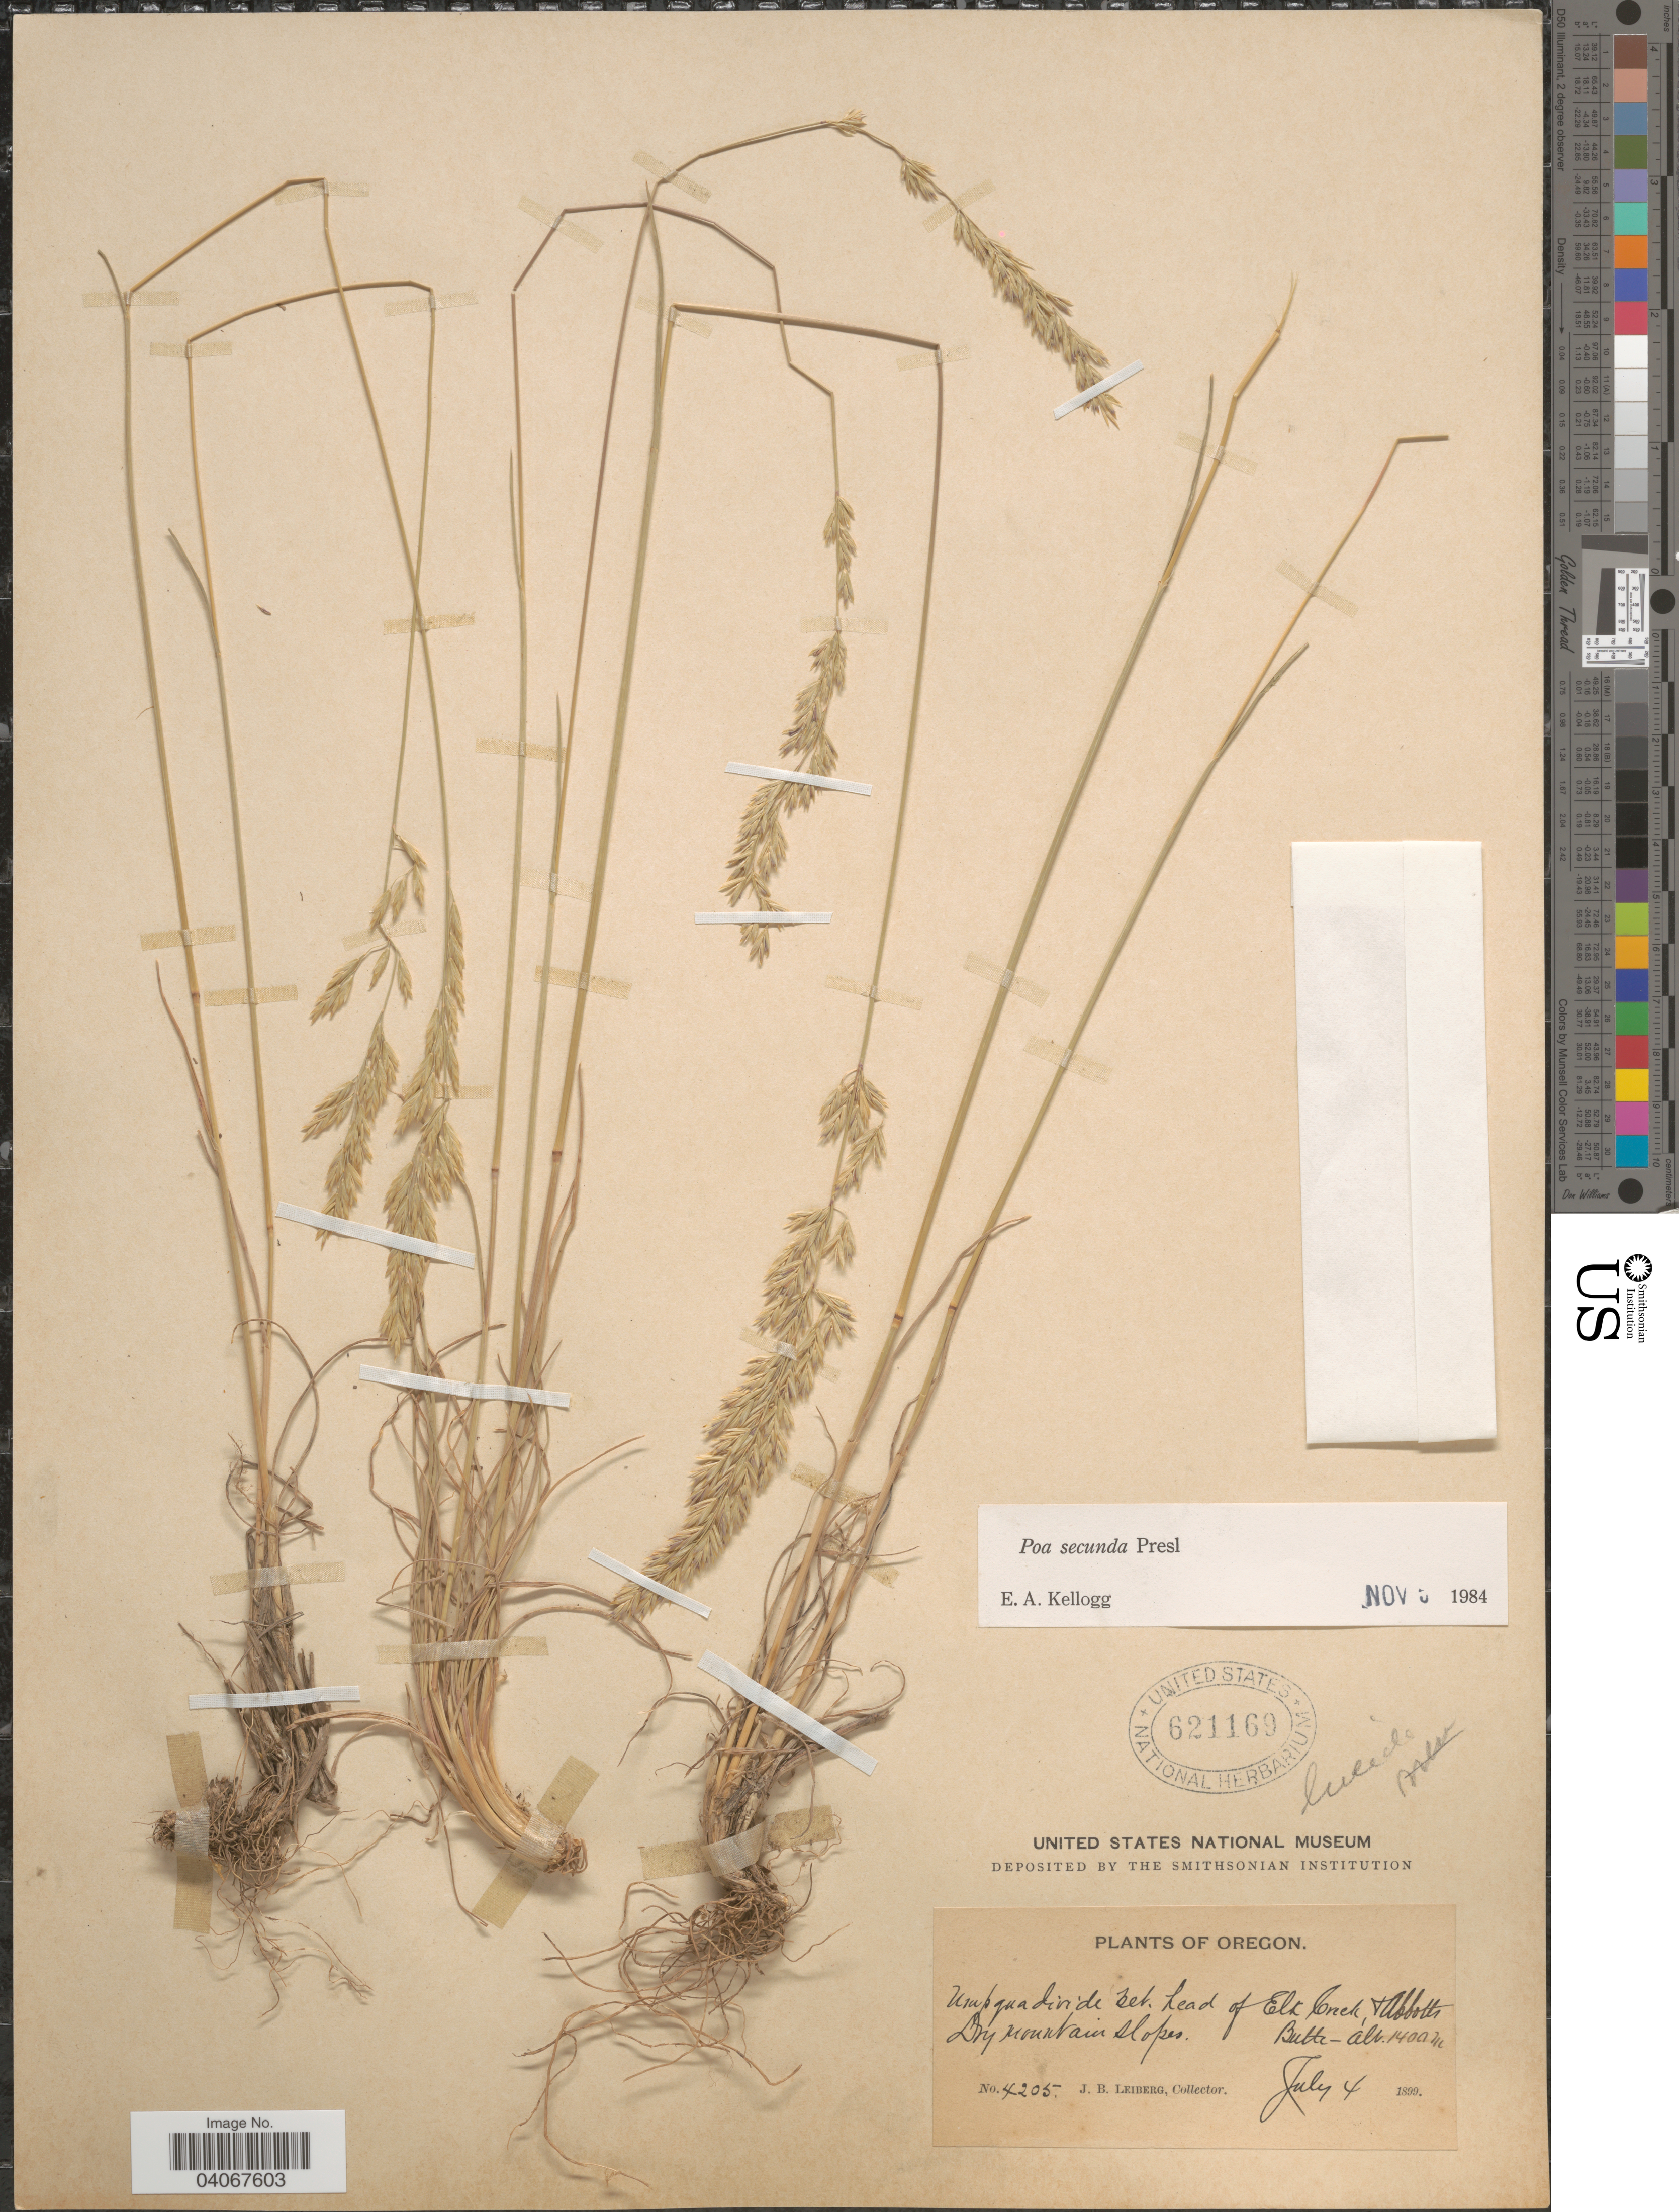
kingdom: Plantae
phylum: Tracheophyta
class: Liliopsida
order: Poales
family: Poaceae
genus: Poa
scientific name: Poa secunda subsp. secunda var. secunda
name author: J. Presl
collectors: J. B. Leiberg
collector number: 4205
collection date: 1899-07-04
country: United States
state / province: Oregon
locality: Umpqua divide bet. head of Elk Creek, & Abbotts. Dry mountain slopes. Butte.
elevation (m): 1400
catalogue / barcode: US 621169